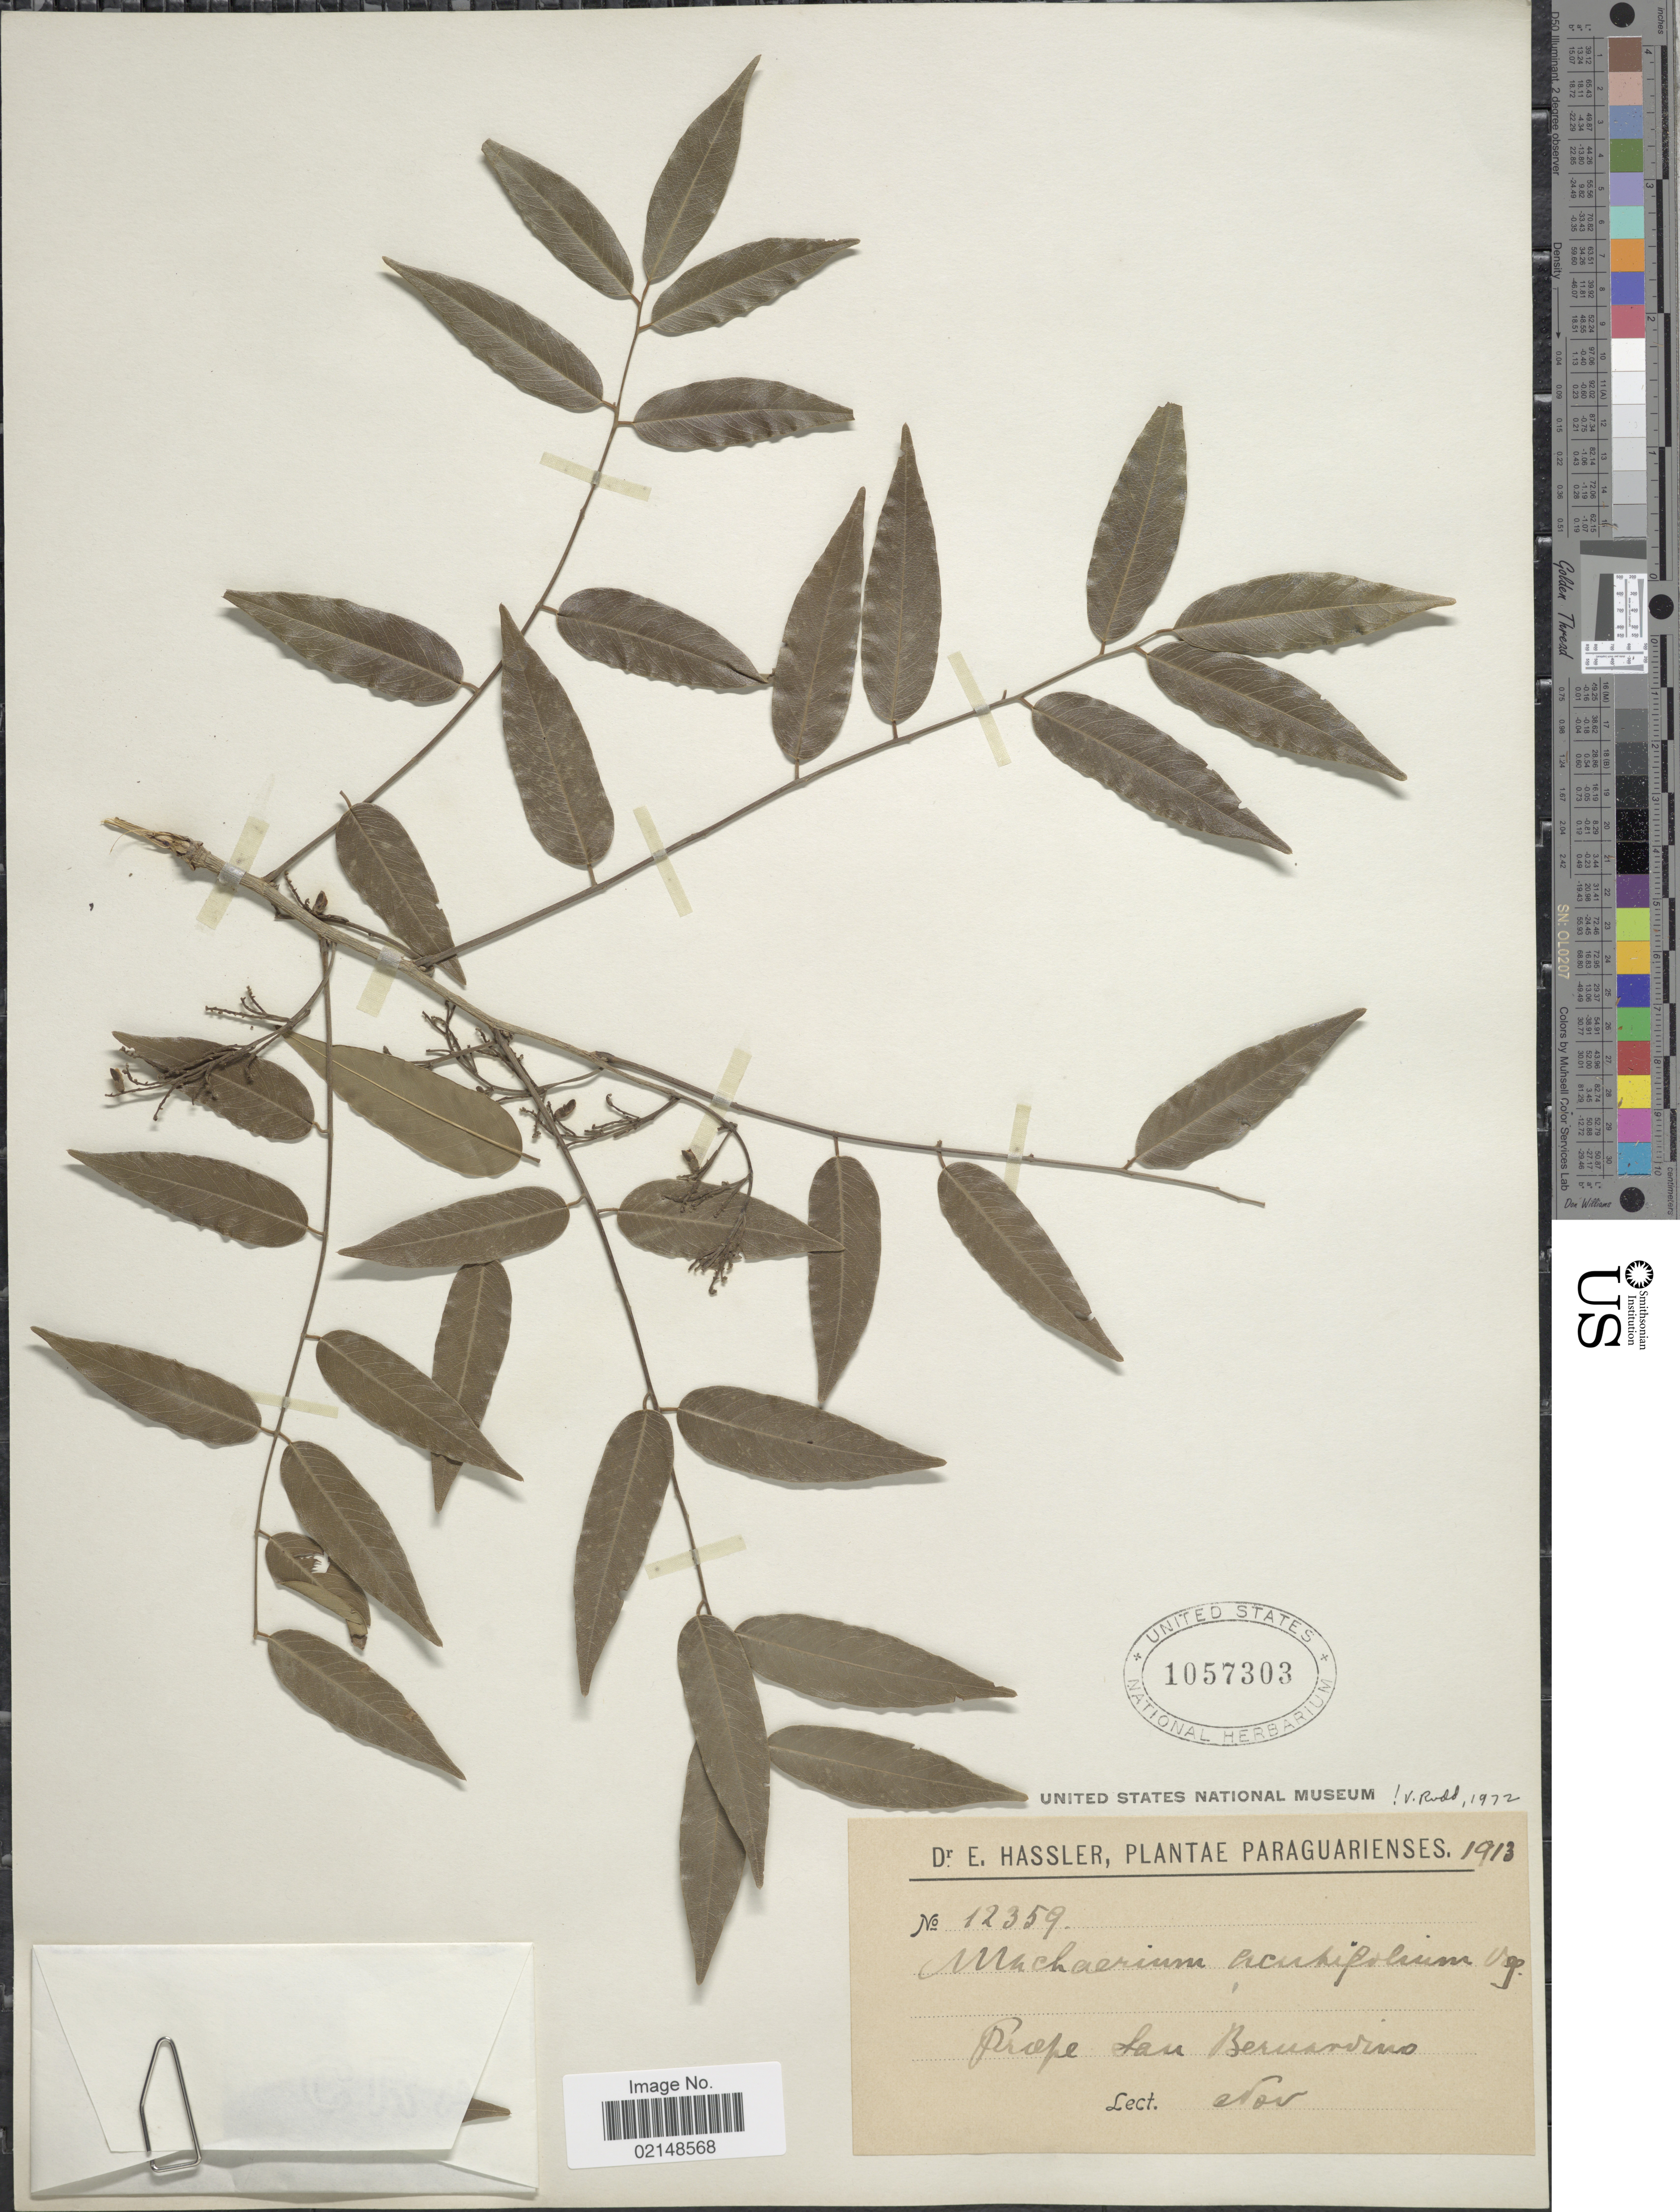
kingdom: Plantae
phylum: Tracheophyta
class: Magnoliopsida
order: Fabales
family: Fabaceae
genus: Machaerium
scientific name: Machaerium acutifolium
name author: Vogel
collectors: E. Hassler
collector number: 12359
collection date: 1913-11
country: Paraguay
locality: Prope San Bernardino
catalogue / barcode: US 1057303